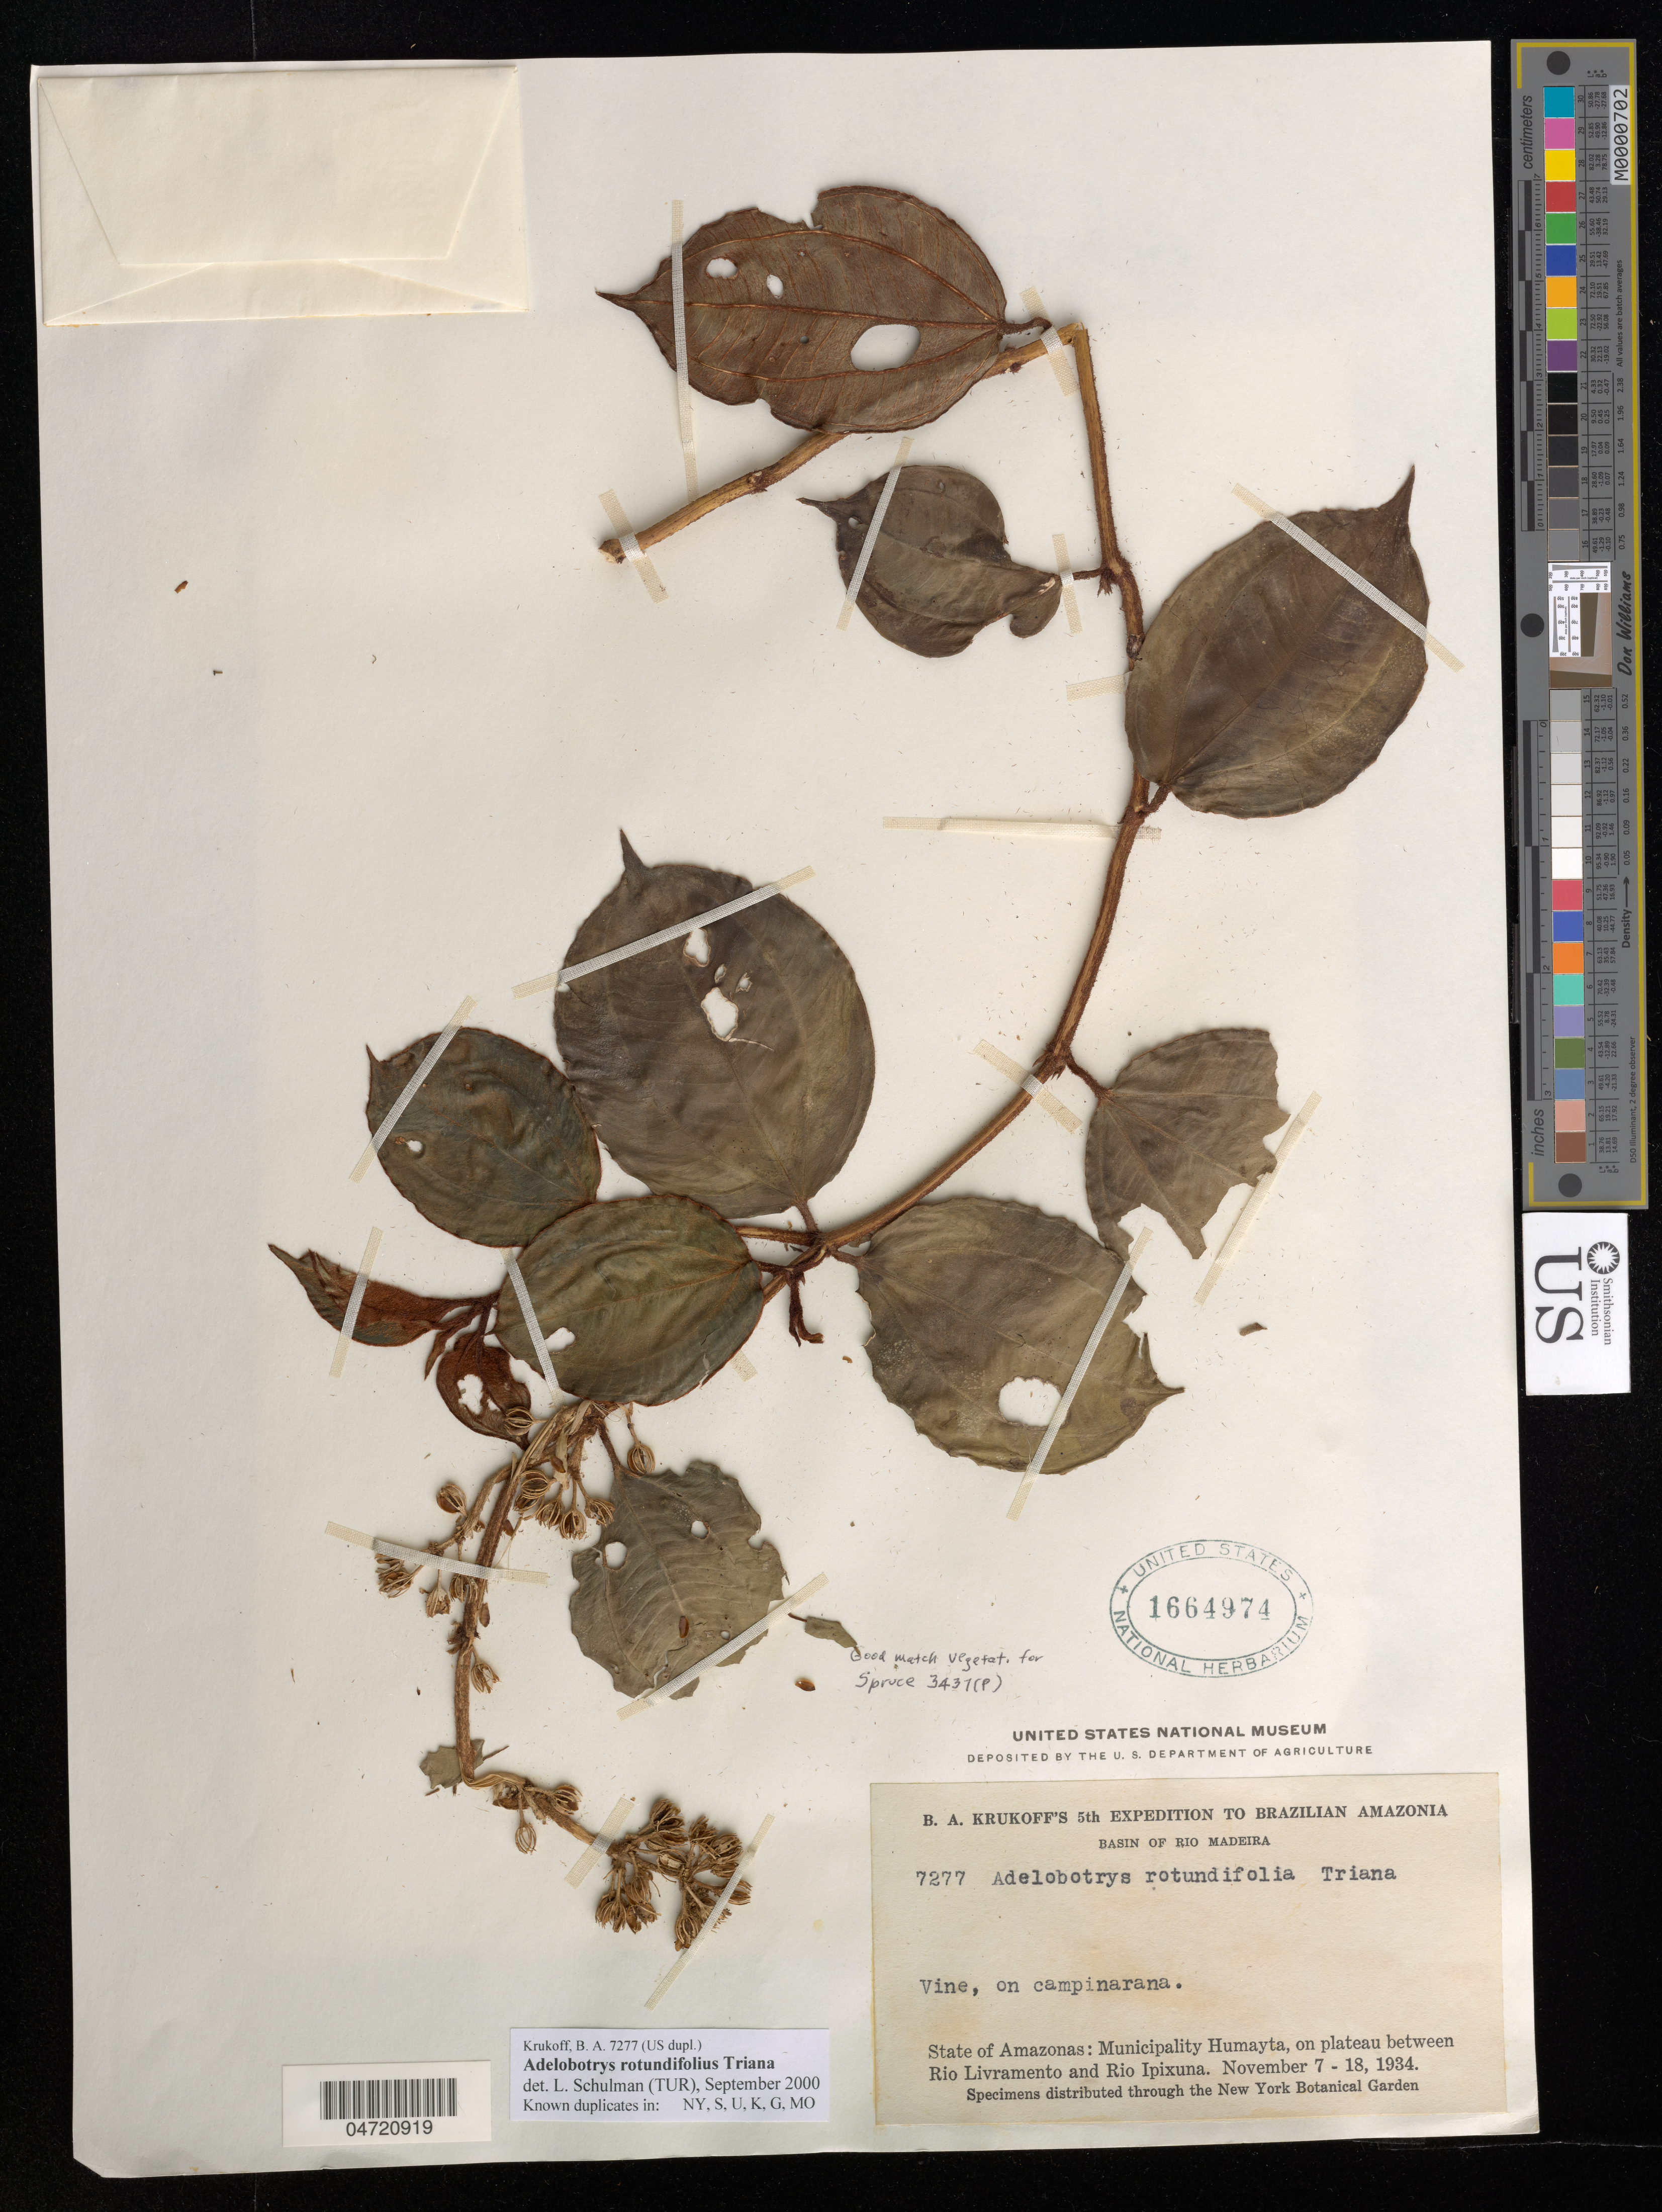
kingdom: Plantae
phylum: Tracheophyta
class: Magnoliopsida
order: Myrtales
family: Melastomataceae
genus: Adelobotrys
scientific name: Adelobotrys rotundifolia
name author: Triana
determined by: Schulman, Leif, (TUR), University of Turku (FINLAND)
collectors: B. A. Krukoff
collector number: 7277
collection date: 1934-11-07,1934-11-18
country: Brazil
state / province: Amazonas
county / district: Humaitá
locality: On plateau between Rio Livramento and Rio Ipixuna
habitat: On campinarana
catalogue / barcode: US 1664974